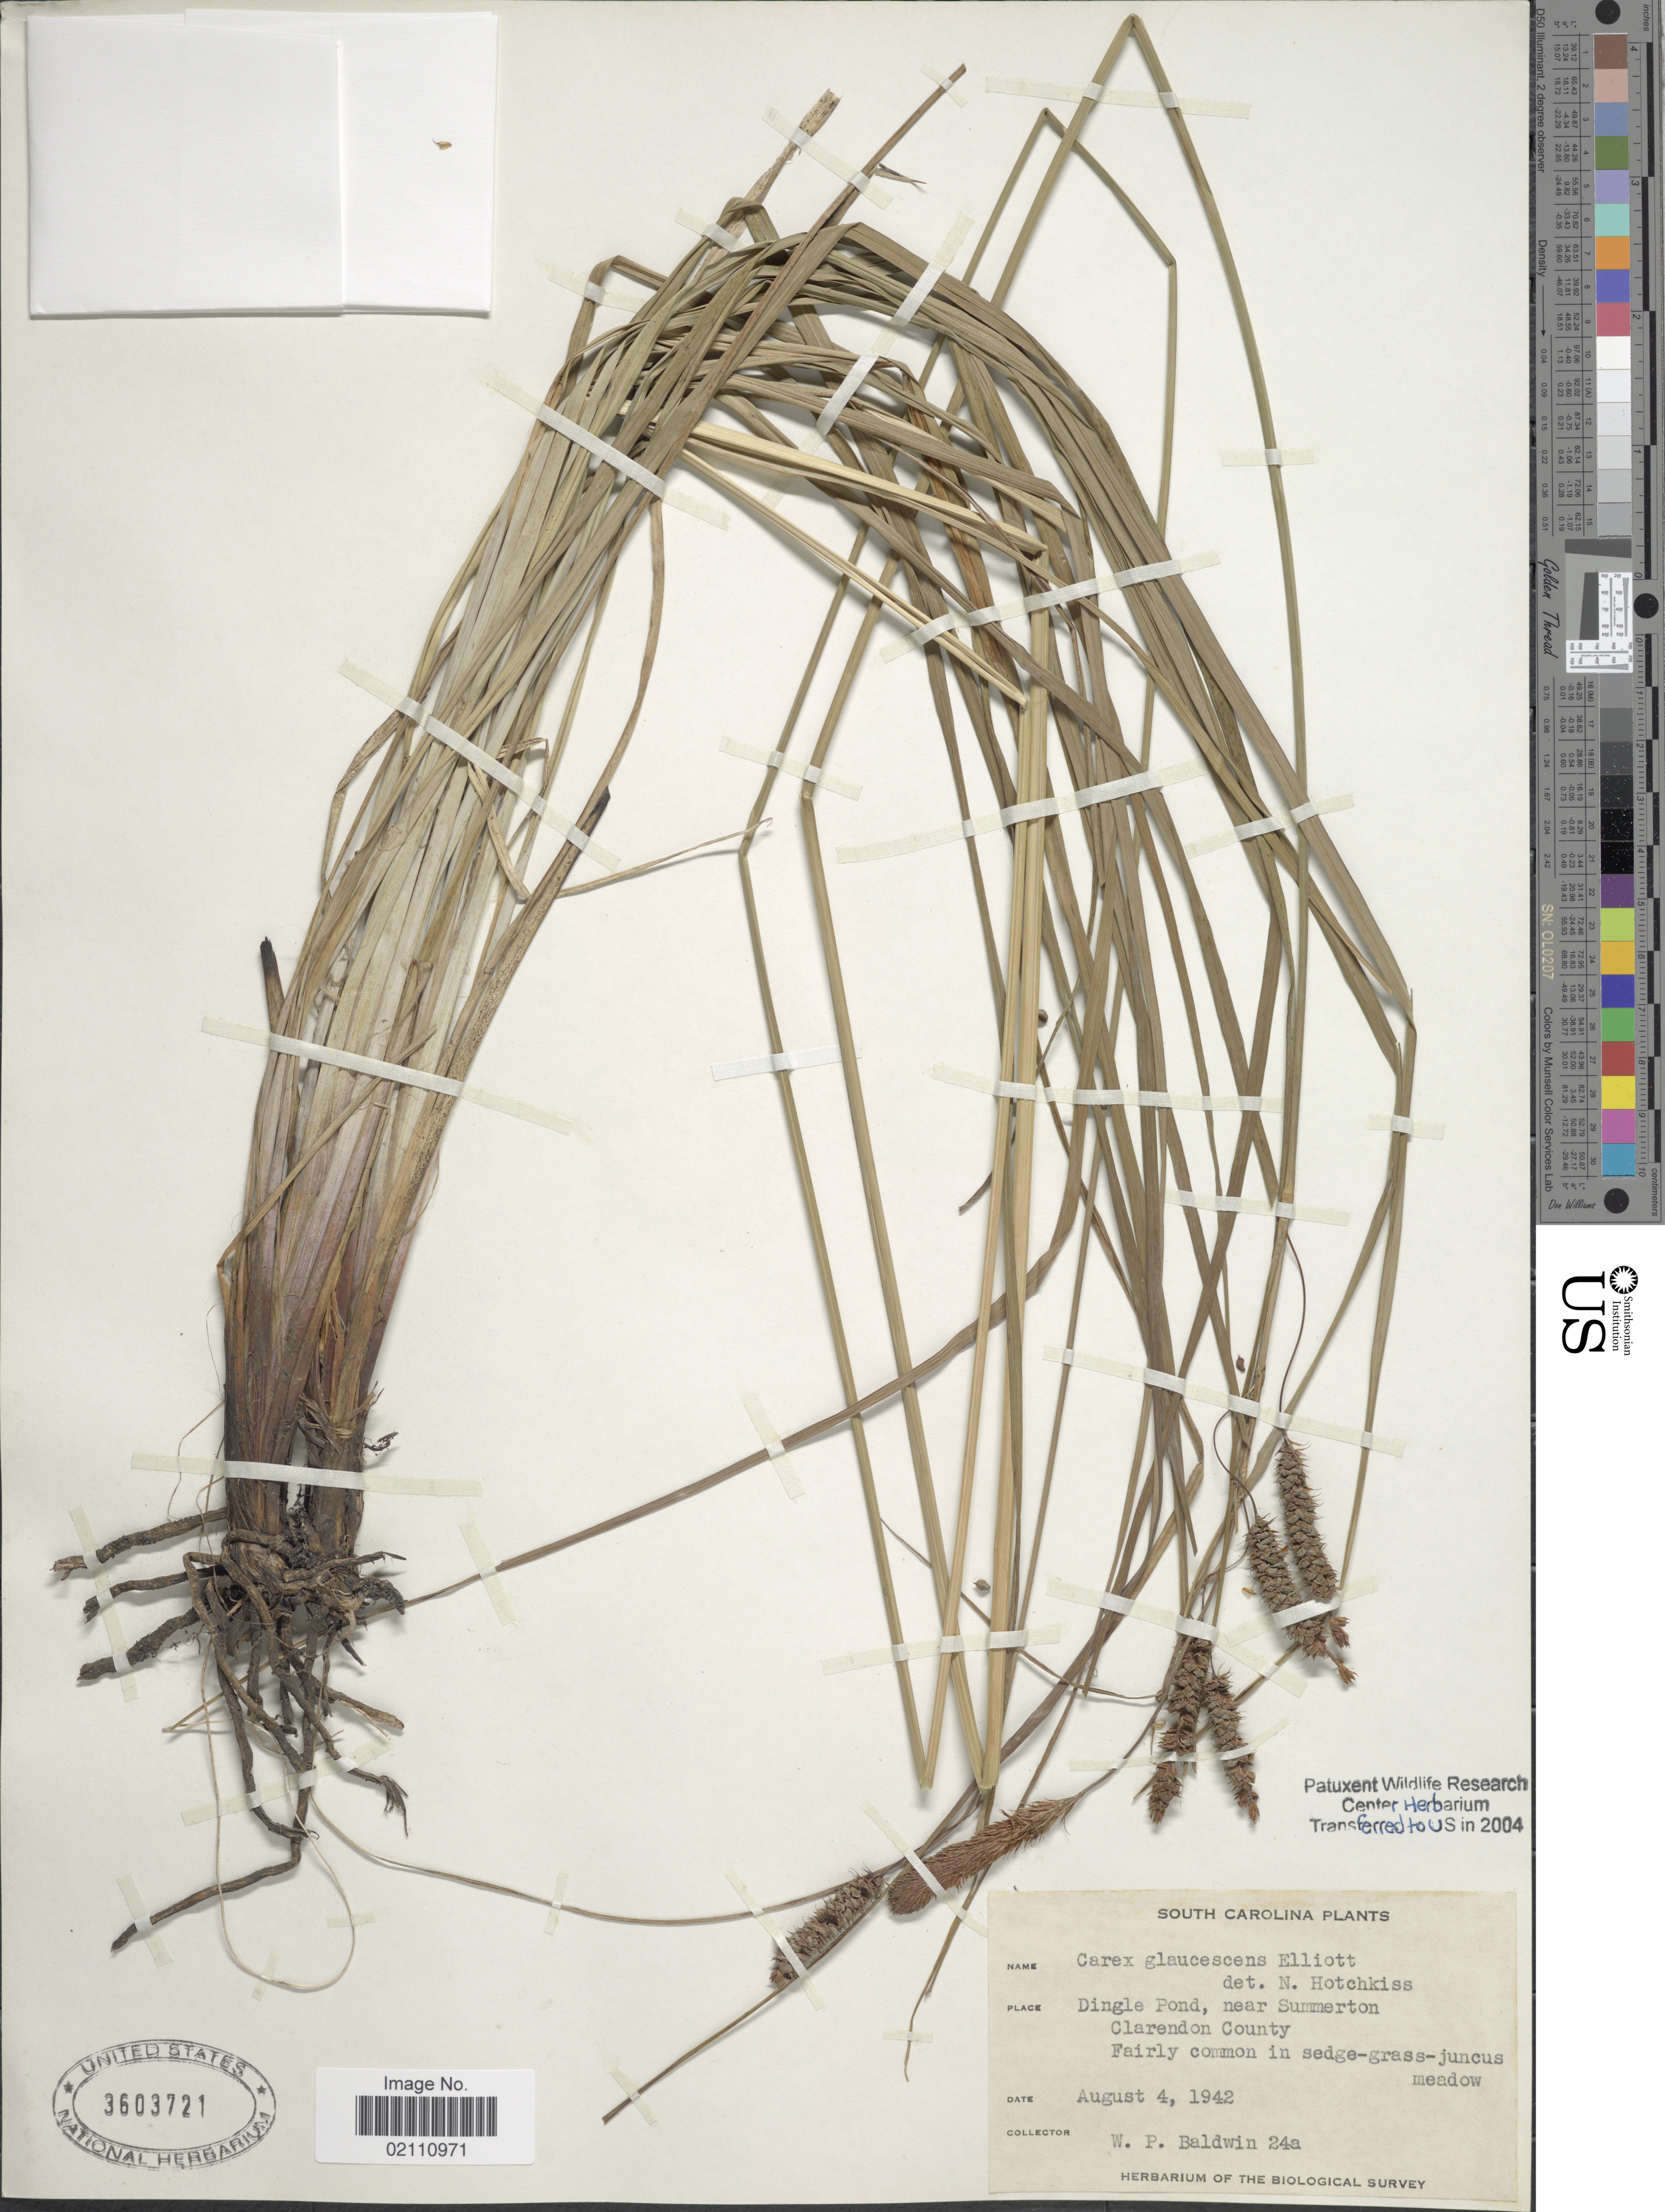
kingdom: Plantae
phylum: Tracheophyta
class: Liliopsida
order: Poales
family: Cyperaceae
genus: Carex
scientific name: Carex glaucescens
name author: Elliott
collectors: W. Baldwin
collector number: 24a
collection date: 1942-08-04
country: United States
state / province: South Carolina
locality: Dingle Pond, near Summerton, Clarendon County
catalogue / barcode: US 3603721